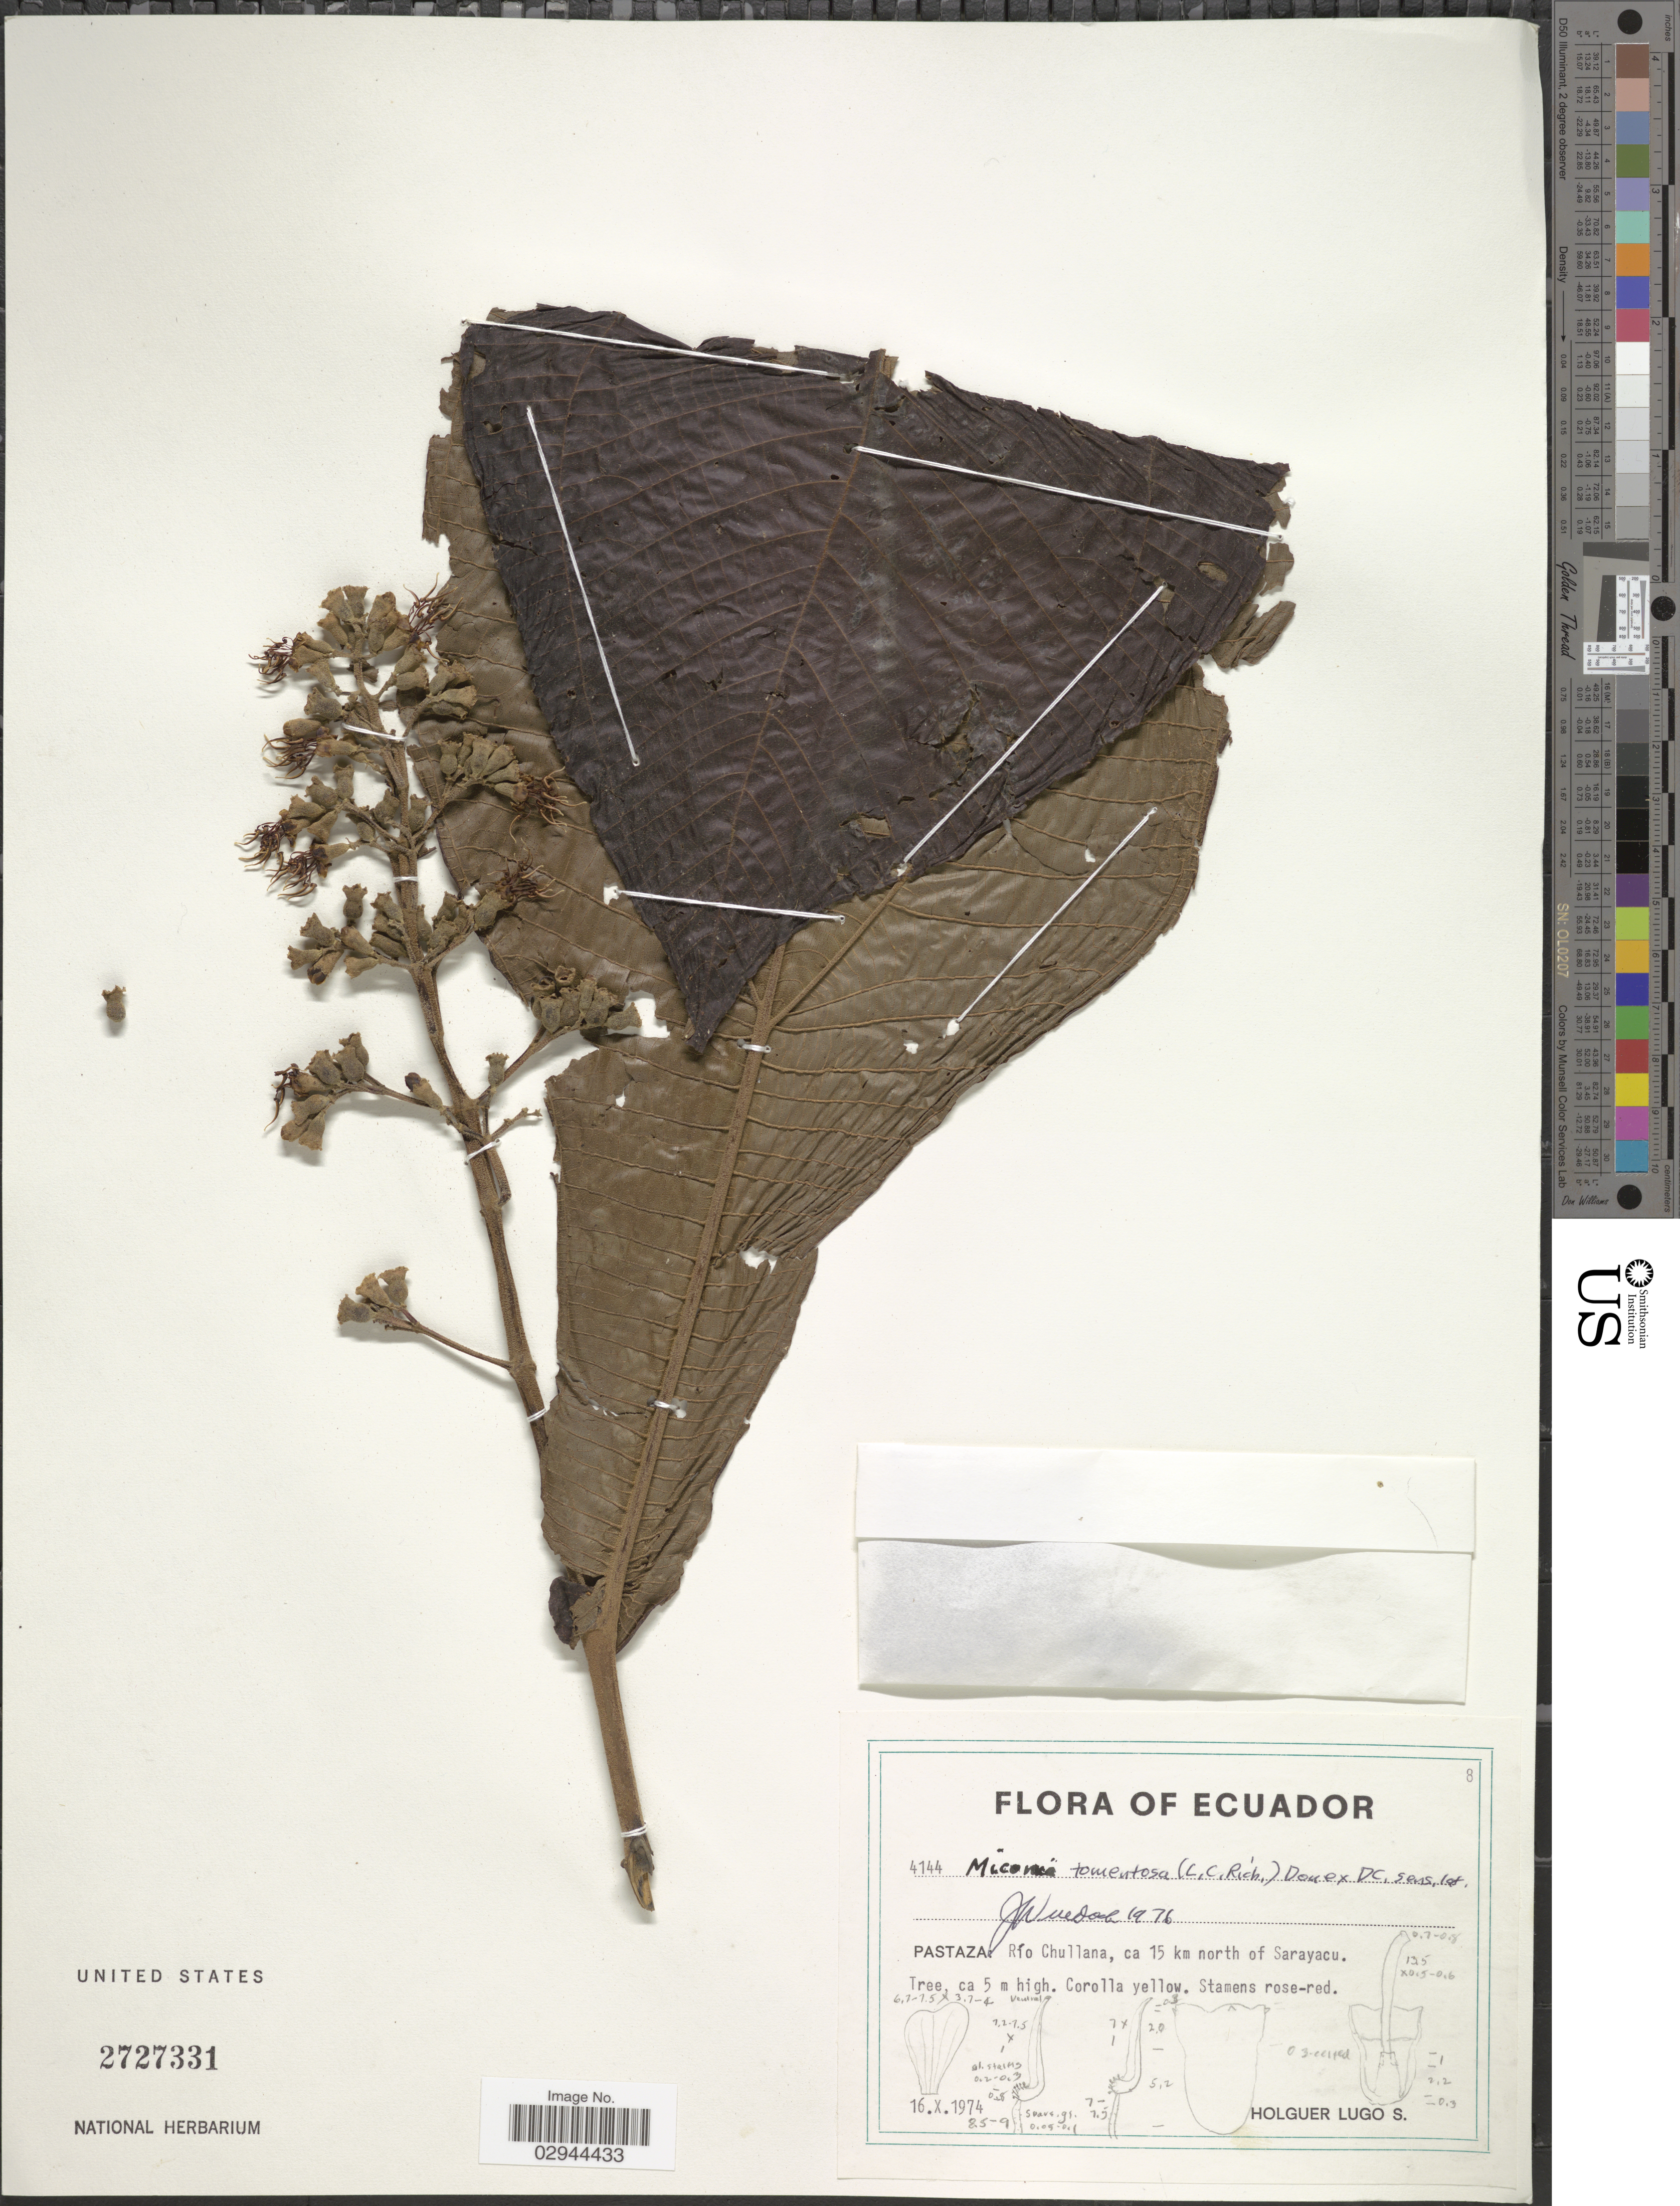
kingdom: Plantae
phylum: Tracheophyta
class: Magnoliopsida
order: Myrtales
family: Melastomataceae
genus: Miconia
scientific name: Miconia tomentosa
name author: (Rich.) D. Don ex DC.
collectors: H. Lugo S.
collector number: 4144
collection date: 1974-10-16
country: Ecuador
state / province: Pastaza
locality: Río Chullana, ca 15 km north of Sarayacu.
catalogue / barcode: US 2727331